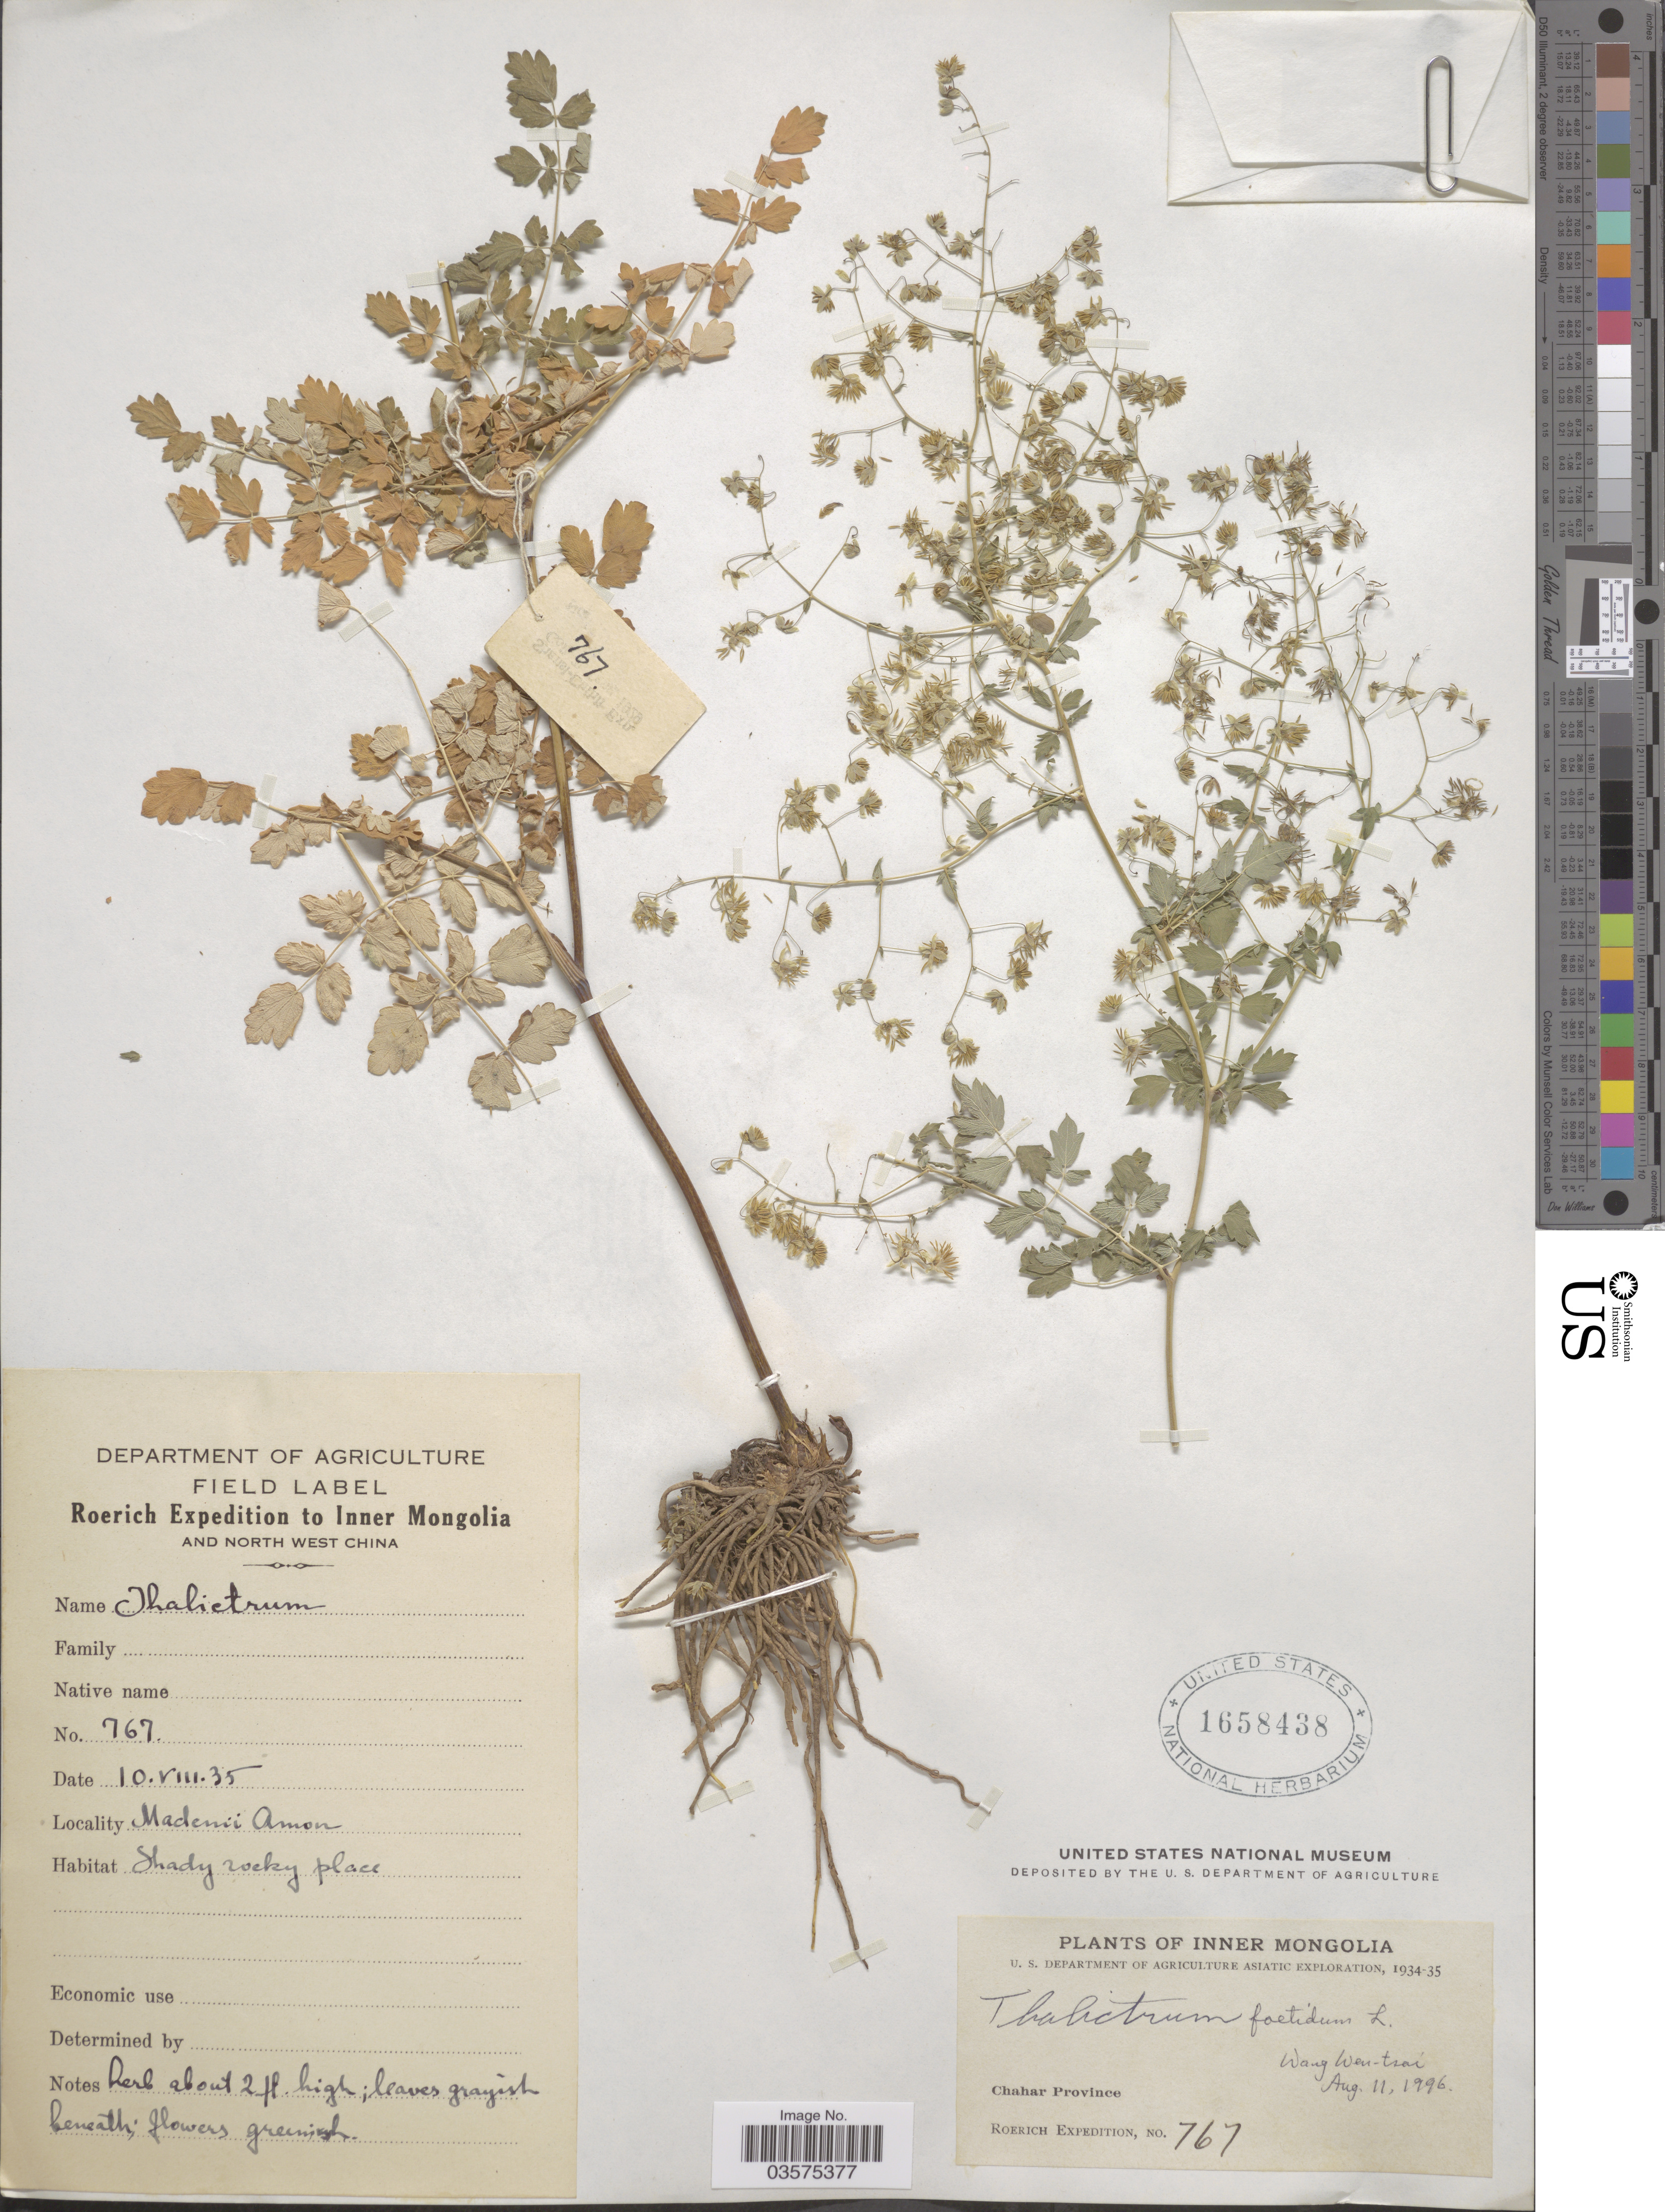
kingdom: Plantae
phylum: Tracheophyta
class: Magnoliopsida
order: Ranunculales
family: Ranunculaceae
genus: Thalictrum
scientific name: Thalictrum foetidum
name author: L.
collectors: Roerich Expedition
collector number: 767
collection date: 1935-08-10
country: China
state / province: Nei Monggol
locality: Inner Mongolia. Madenii Amon. Chahar Province.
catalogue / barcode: US 1658438